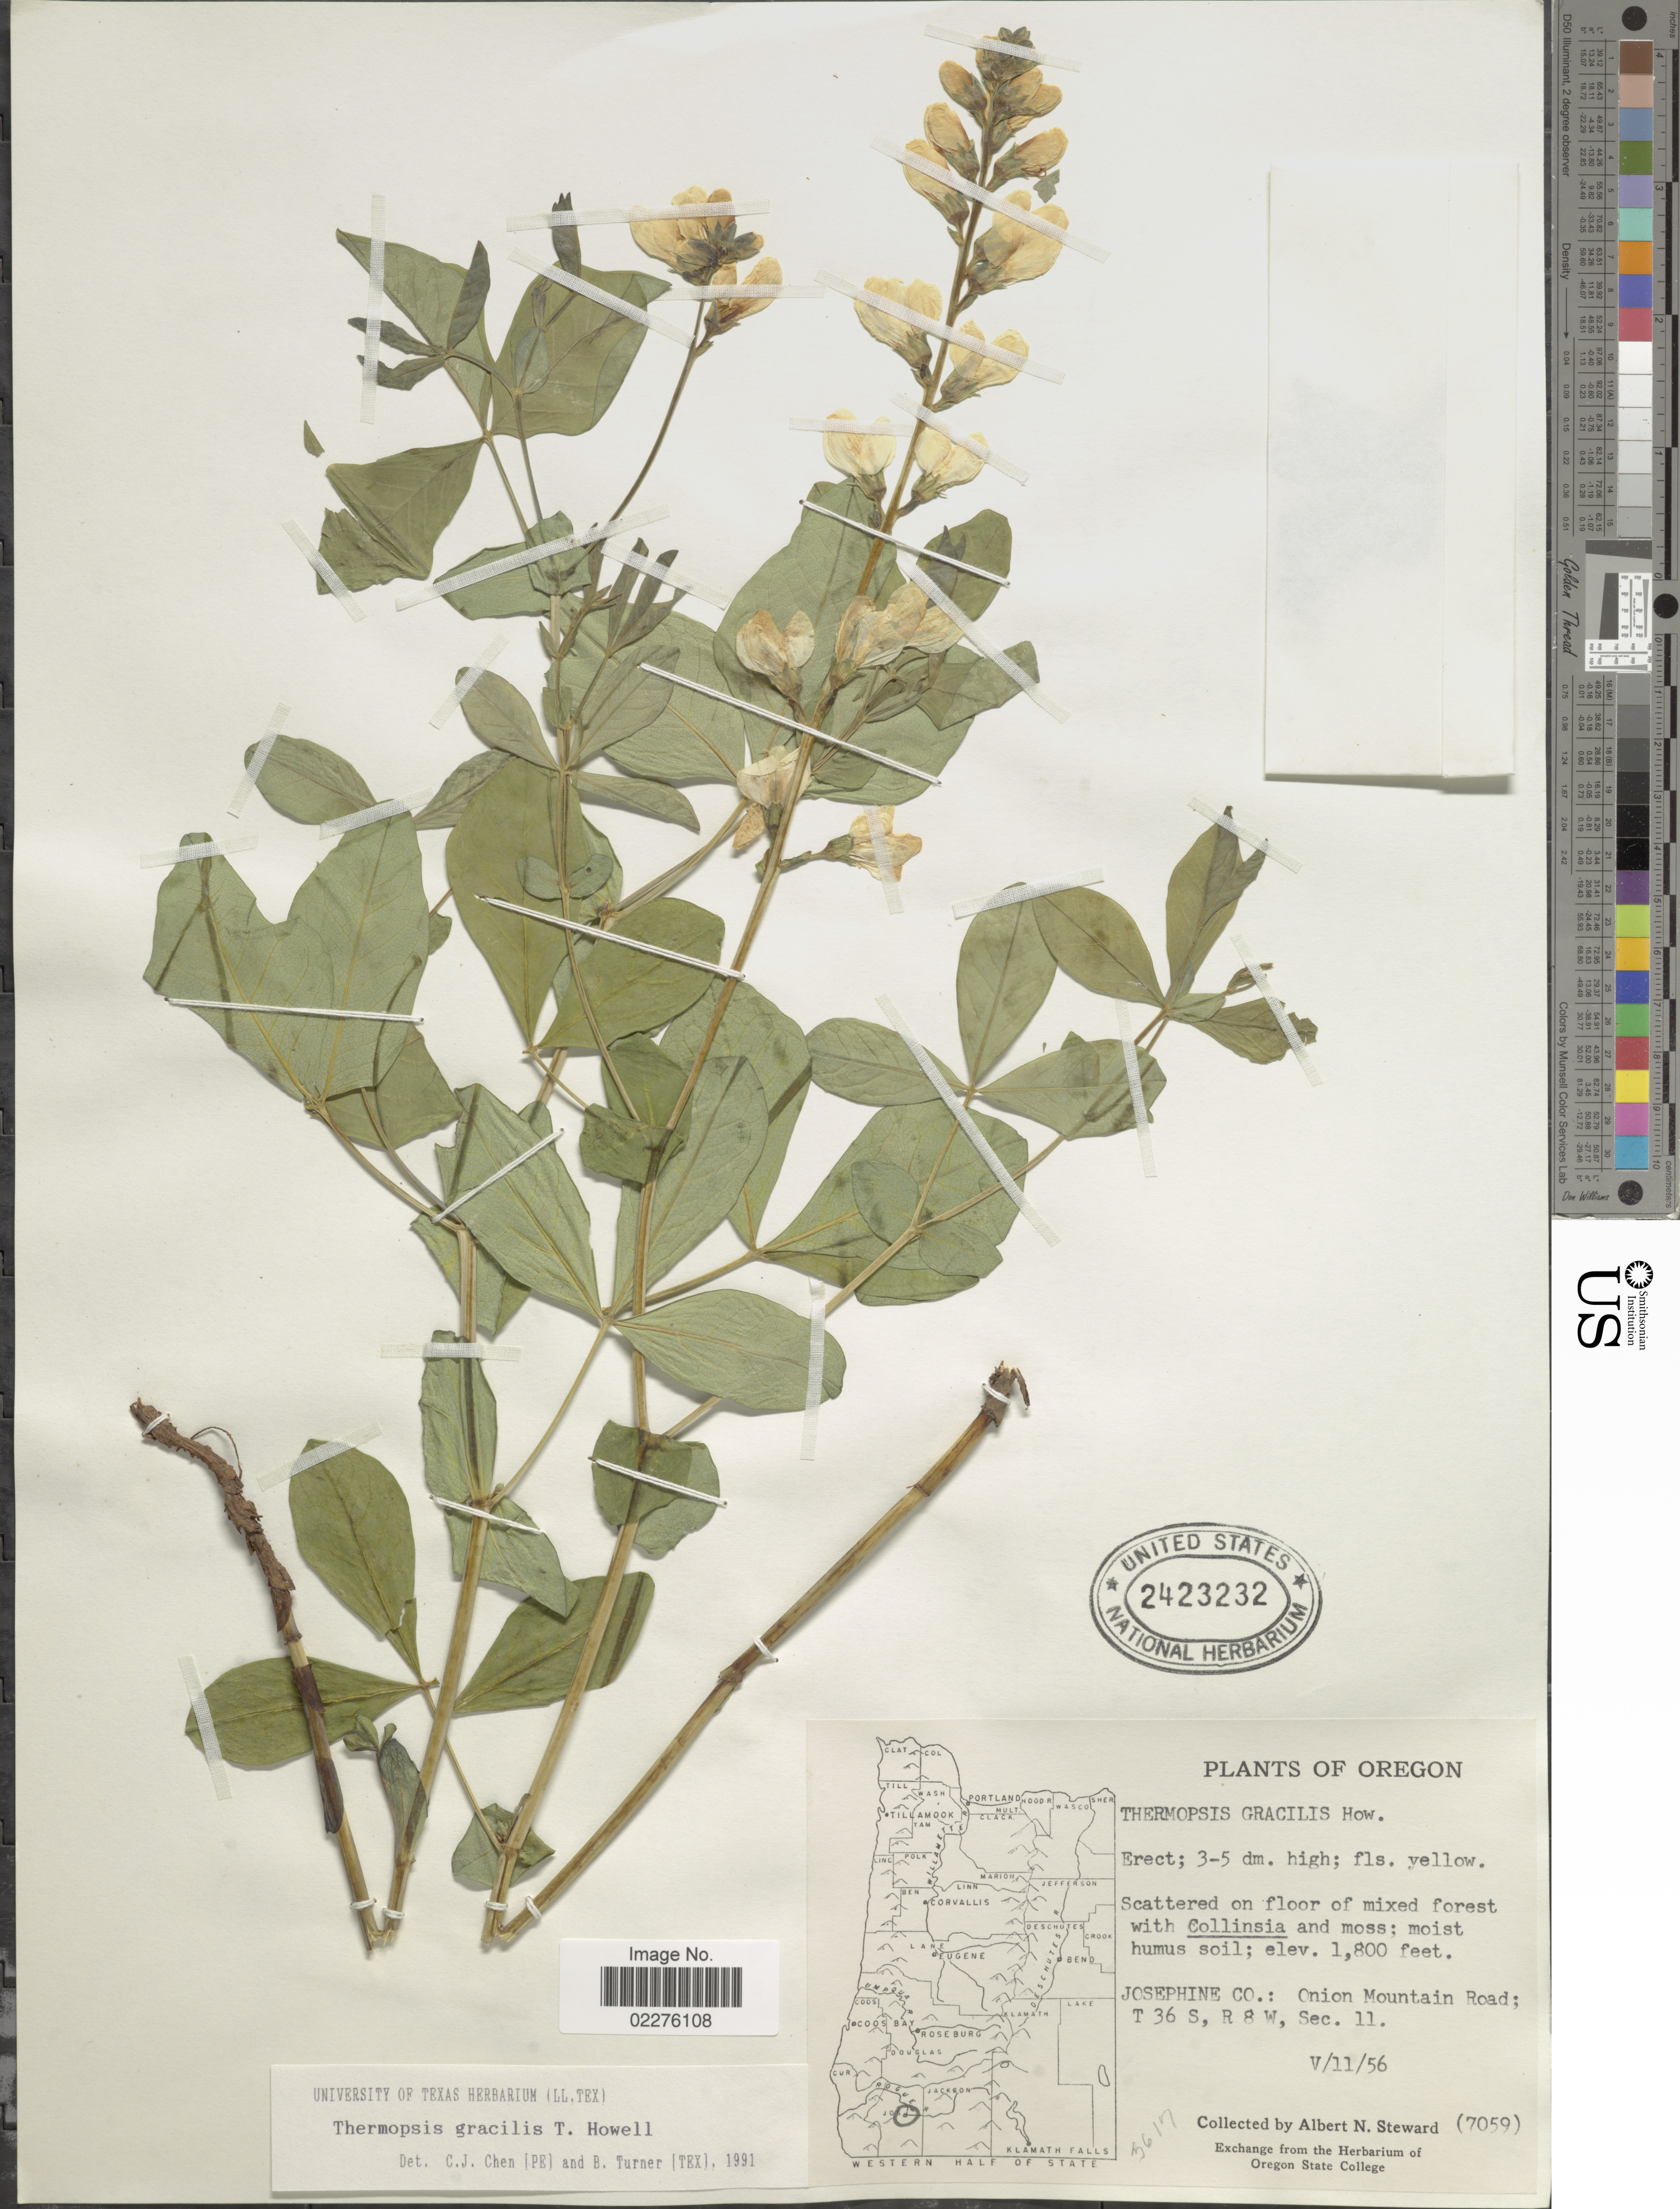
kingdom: Plantae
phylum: Tracheophyta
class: Magnoliopsida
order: Fabales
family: Fabaceae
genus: Thermopsis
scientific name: Thermopsis gracilis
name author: Howell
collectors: A. N. Steward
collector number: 7059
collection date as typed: Transcribed d/m/y: 11/5/56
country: United States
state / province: Oregon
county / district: Josephine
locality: Josephine Co: Onion Mountain Road; T 36 S, R 8 W, Sec. 11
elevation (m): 549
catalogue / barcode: US 2423232